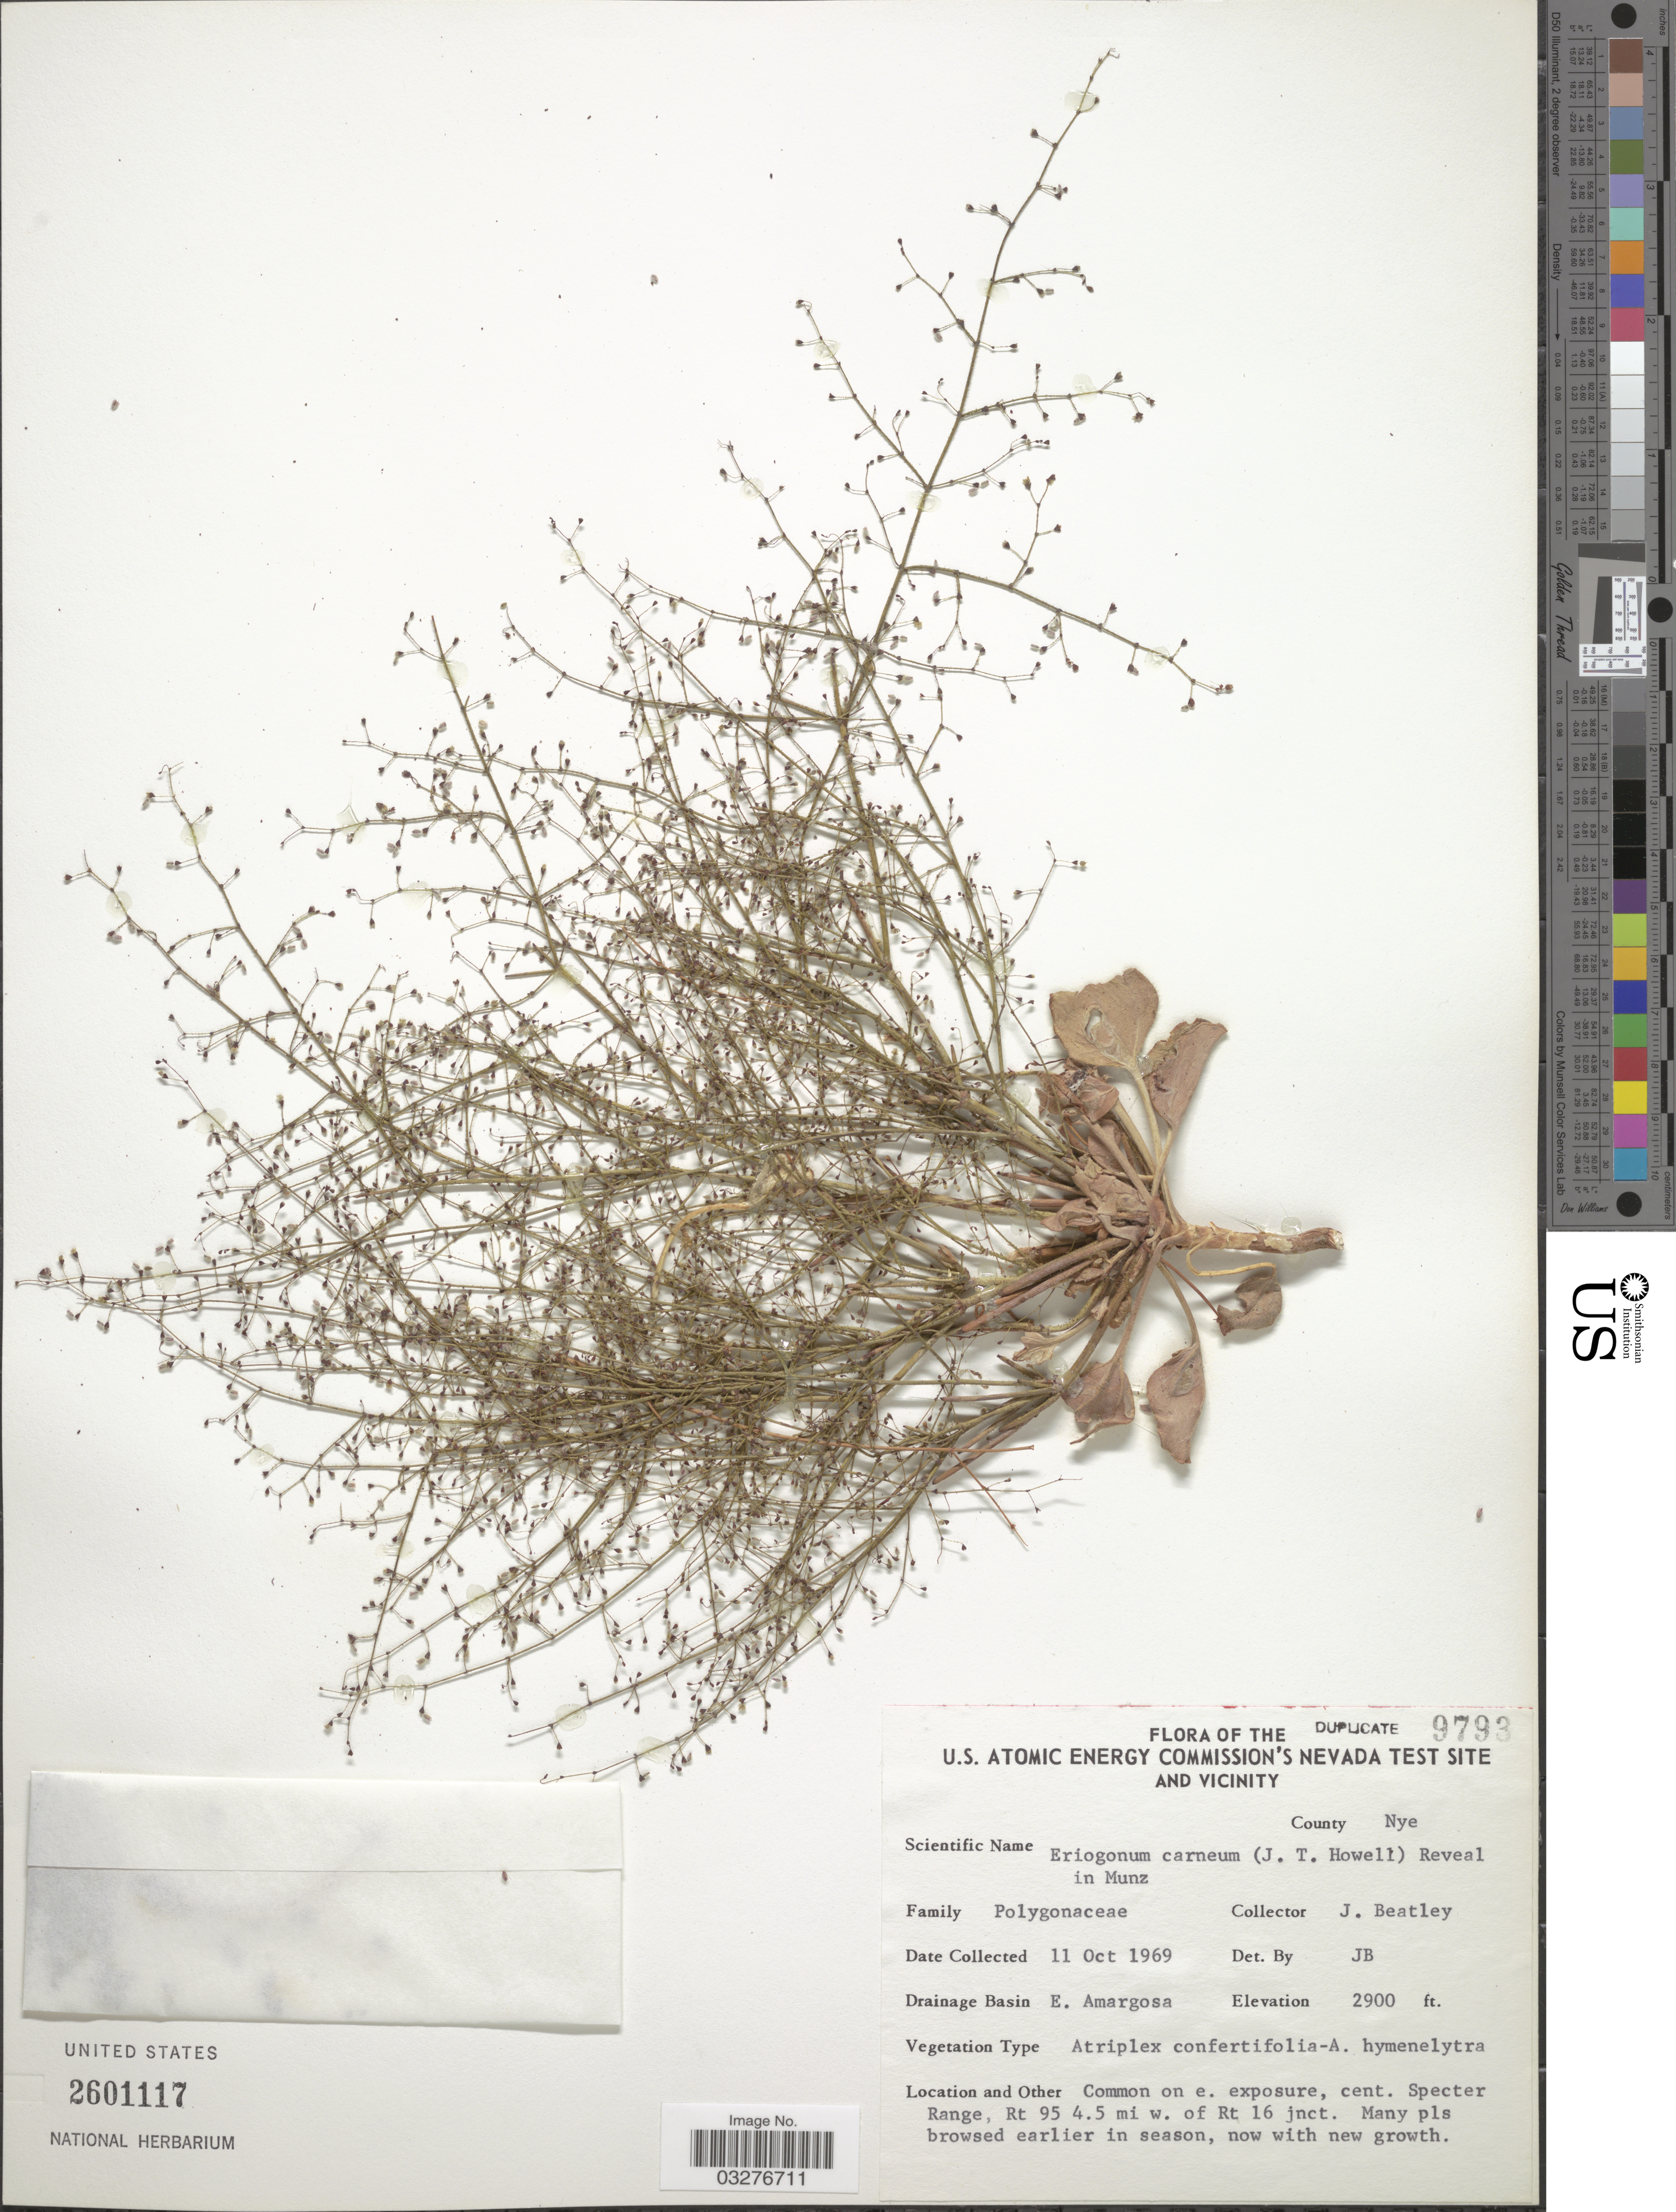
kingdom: Plantae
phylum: Tracheophyta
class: Magnoliopsida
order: Caryophyllales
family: Polygonaceae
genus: Eriogonum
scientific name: Eriogonum glandulosum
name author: (Nutt.) Nutt. ex Benth.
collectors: J. C. Beatley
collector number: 9793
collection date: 1969-10-11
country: United States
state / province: Nevada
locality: U. S. Atomic Energy Commission's Nevada Test Site and Vicinity. County Nye. Drainage Basin E. Amargosa. Cent. Specter Range, Rt 95 4.5 mi w. of Rt 16 jnct.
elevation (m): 884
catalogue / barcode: US 2601117